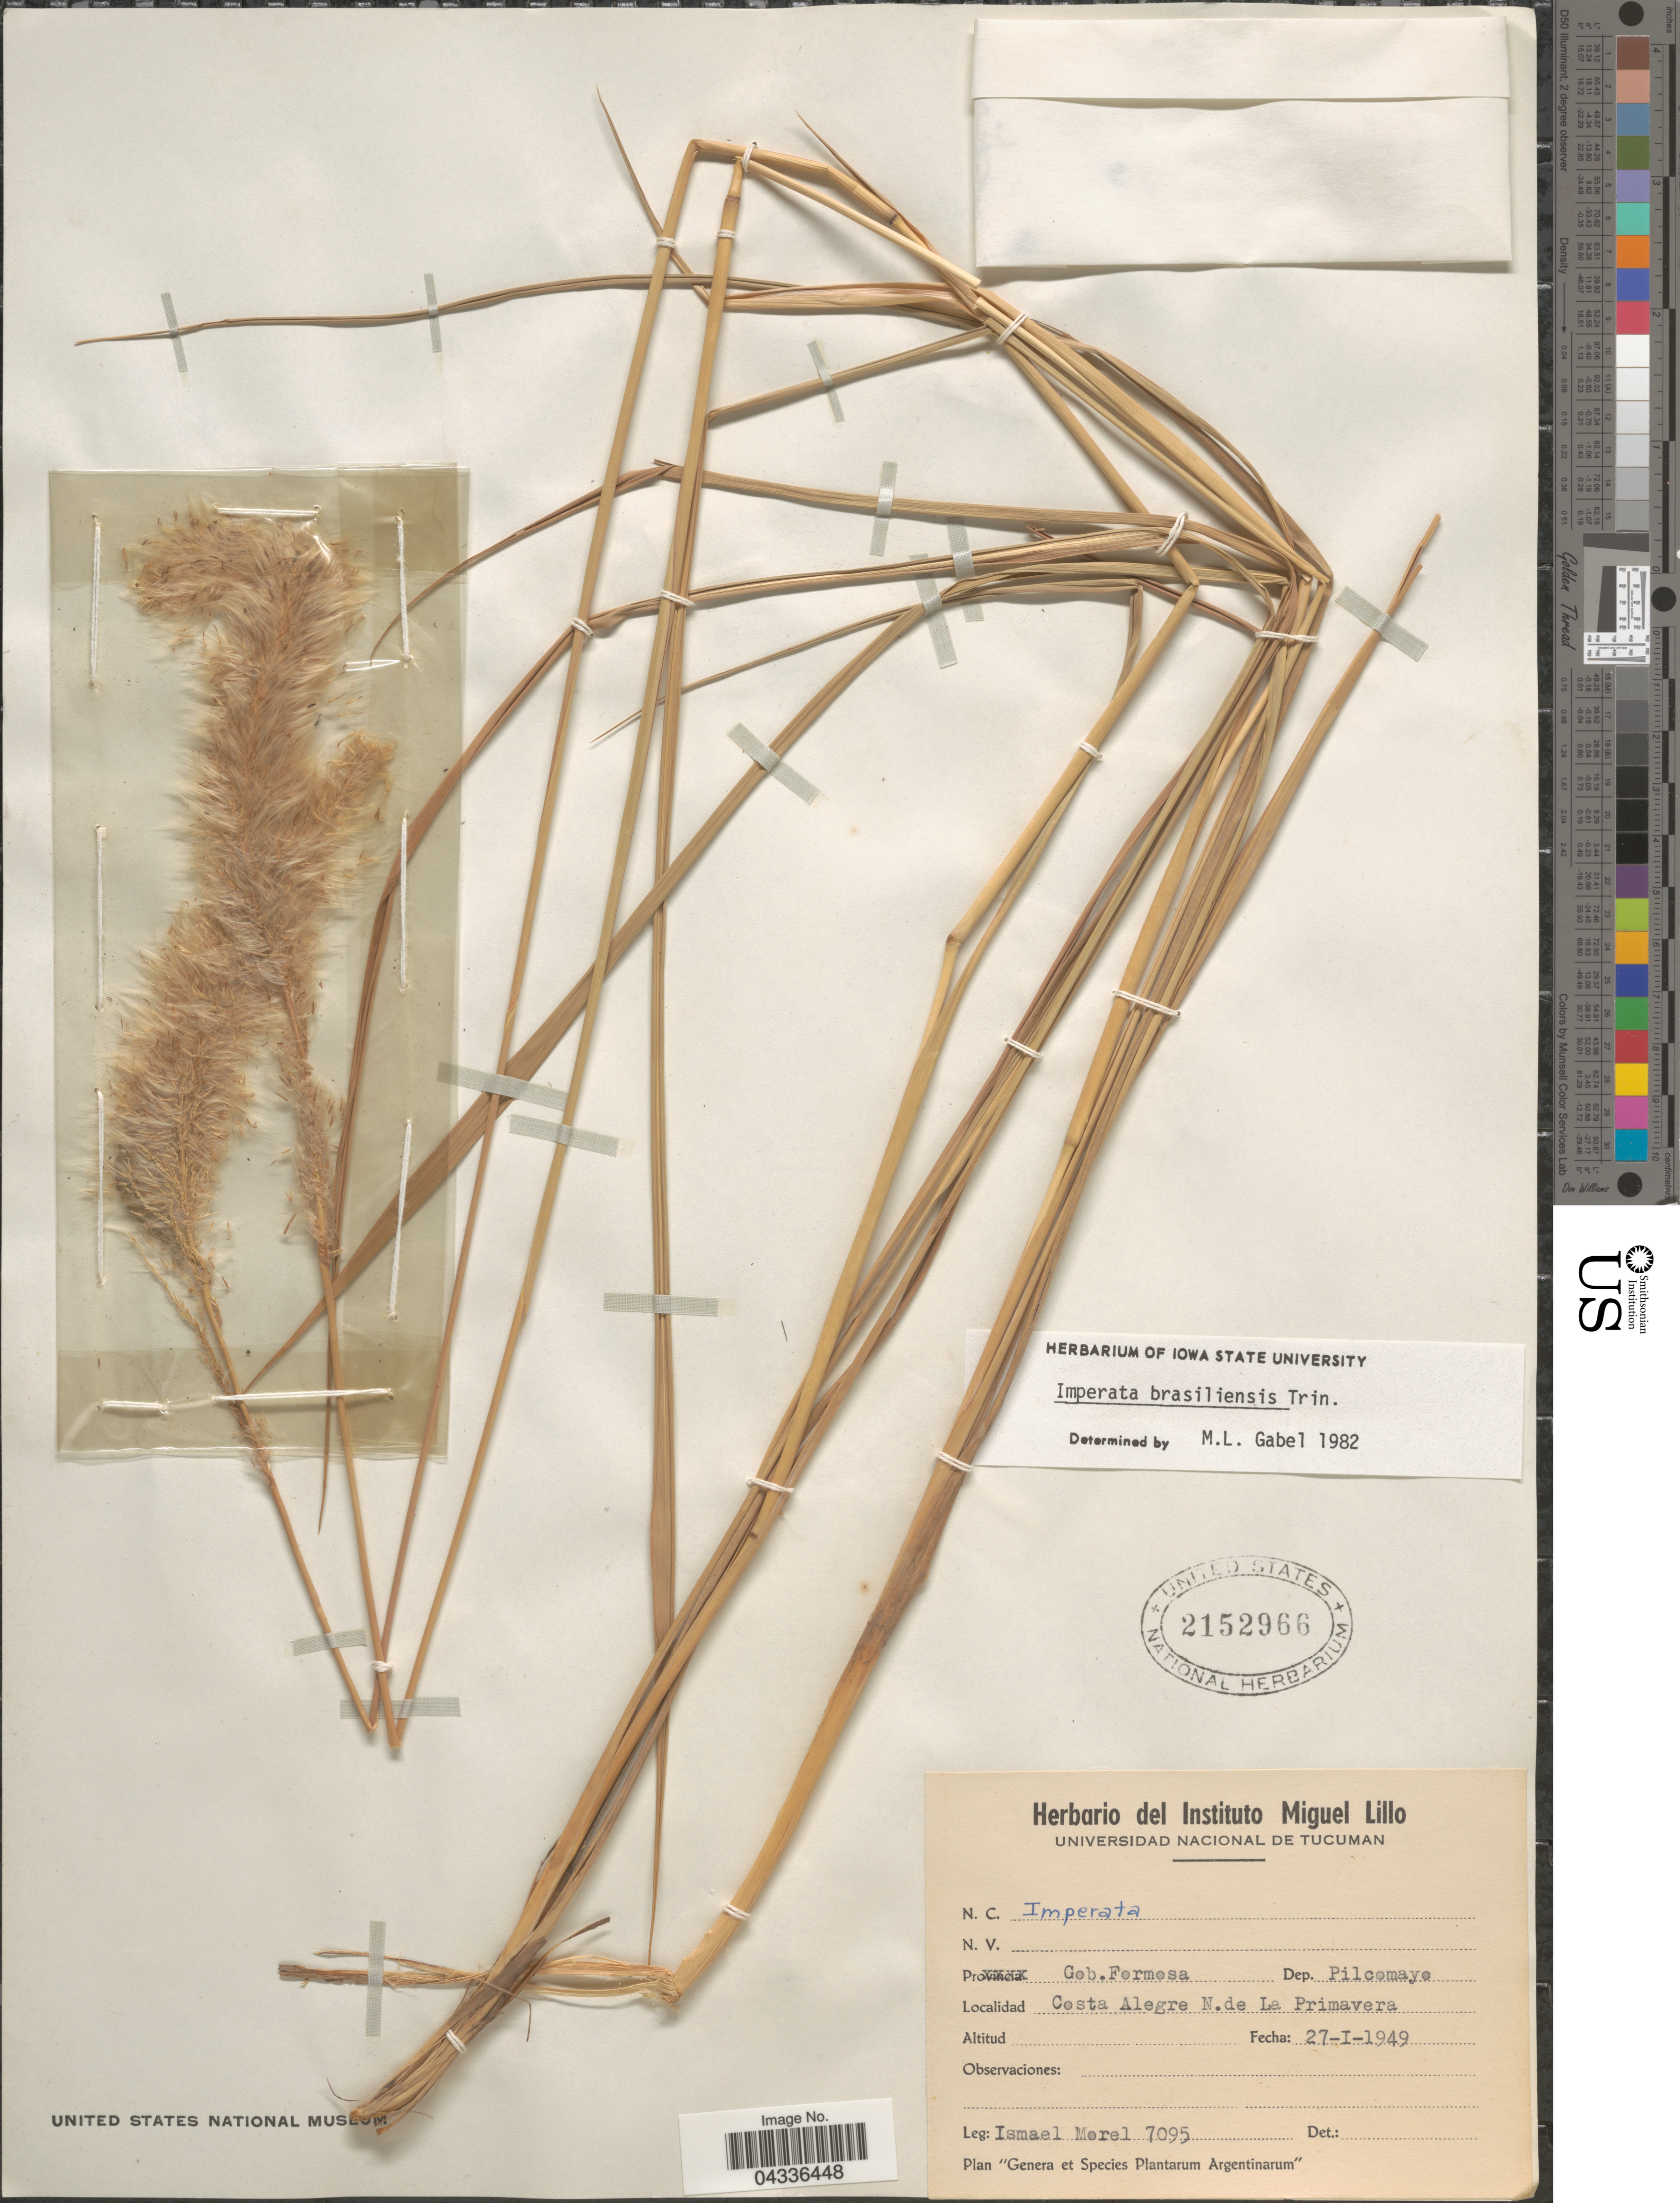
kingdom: Plantae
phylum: Tracheophyta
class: Liliopsida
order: Poales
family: Poaceae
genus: Imperata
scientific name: Imperata brasiliensis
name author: Trin.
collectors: I. Morel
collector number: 7095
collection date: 1949-01-27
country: Argentina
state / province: Formosa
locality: Gob. Formosa. Dep. Pilcomayo. Costa Alegre N. de La Primavera.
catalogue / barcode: US 2152966